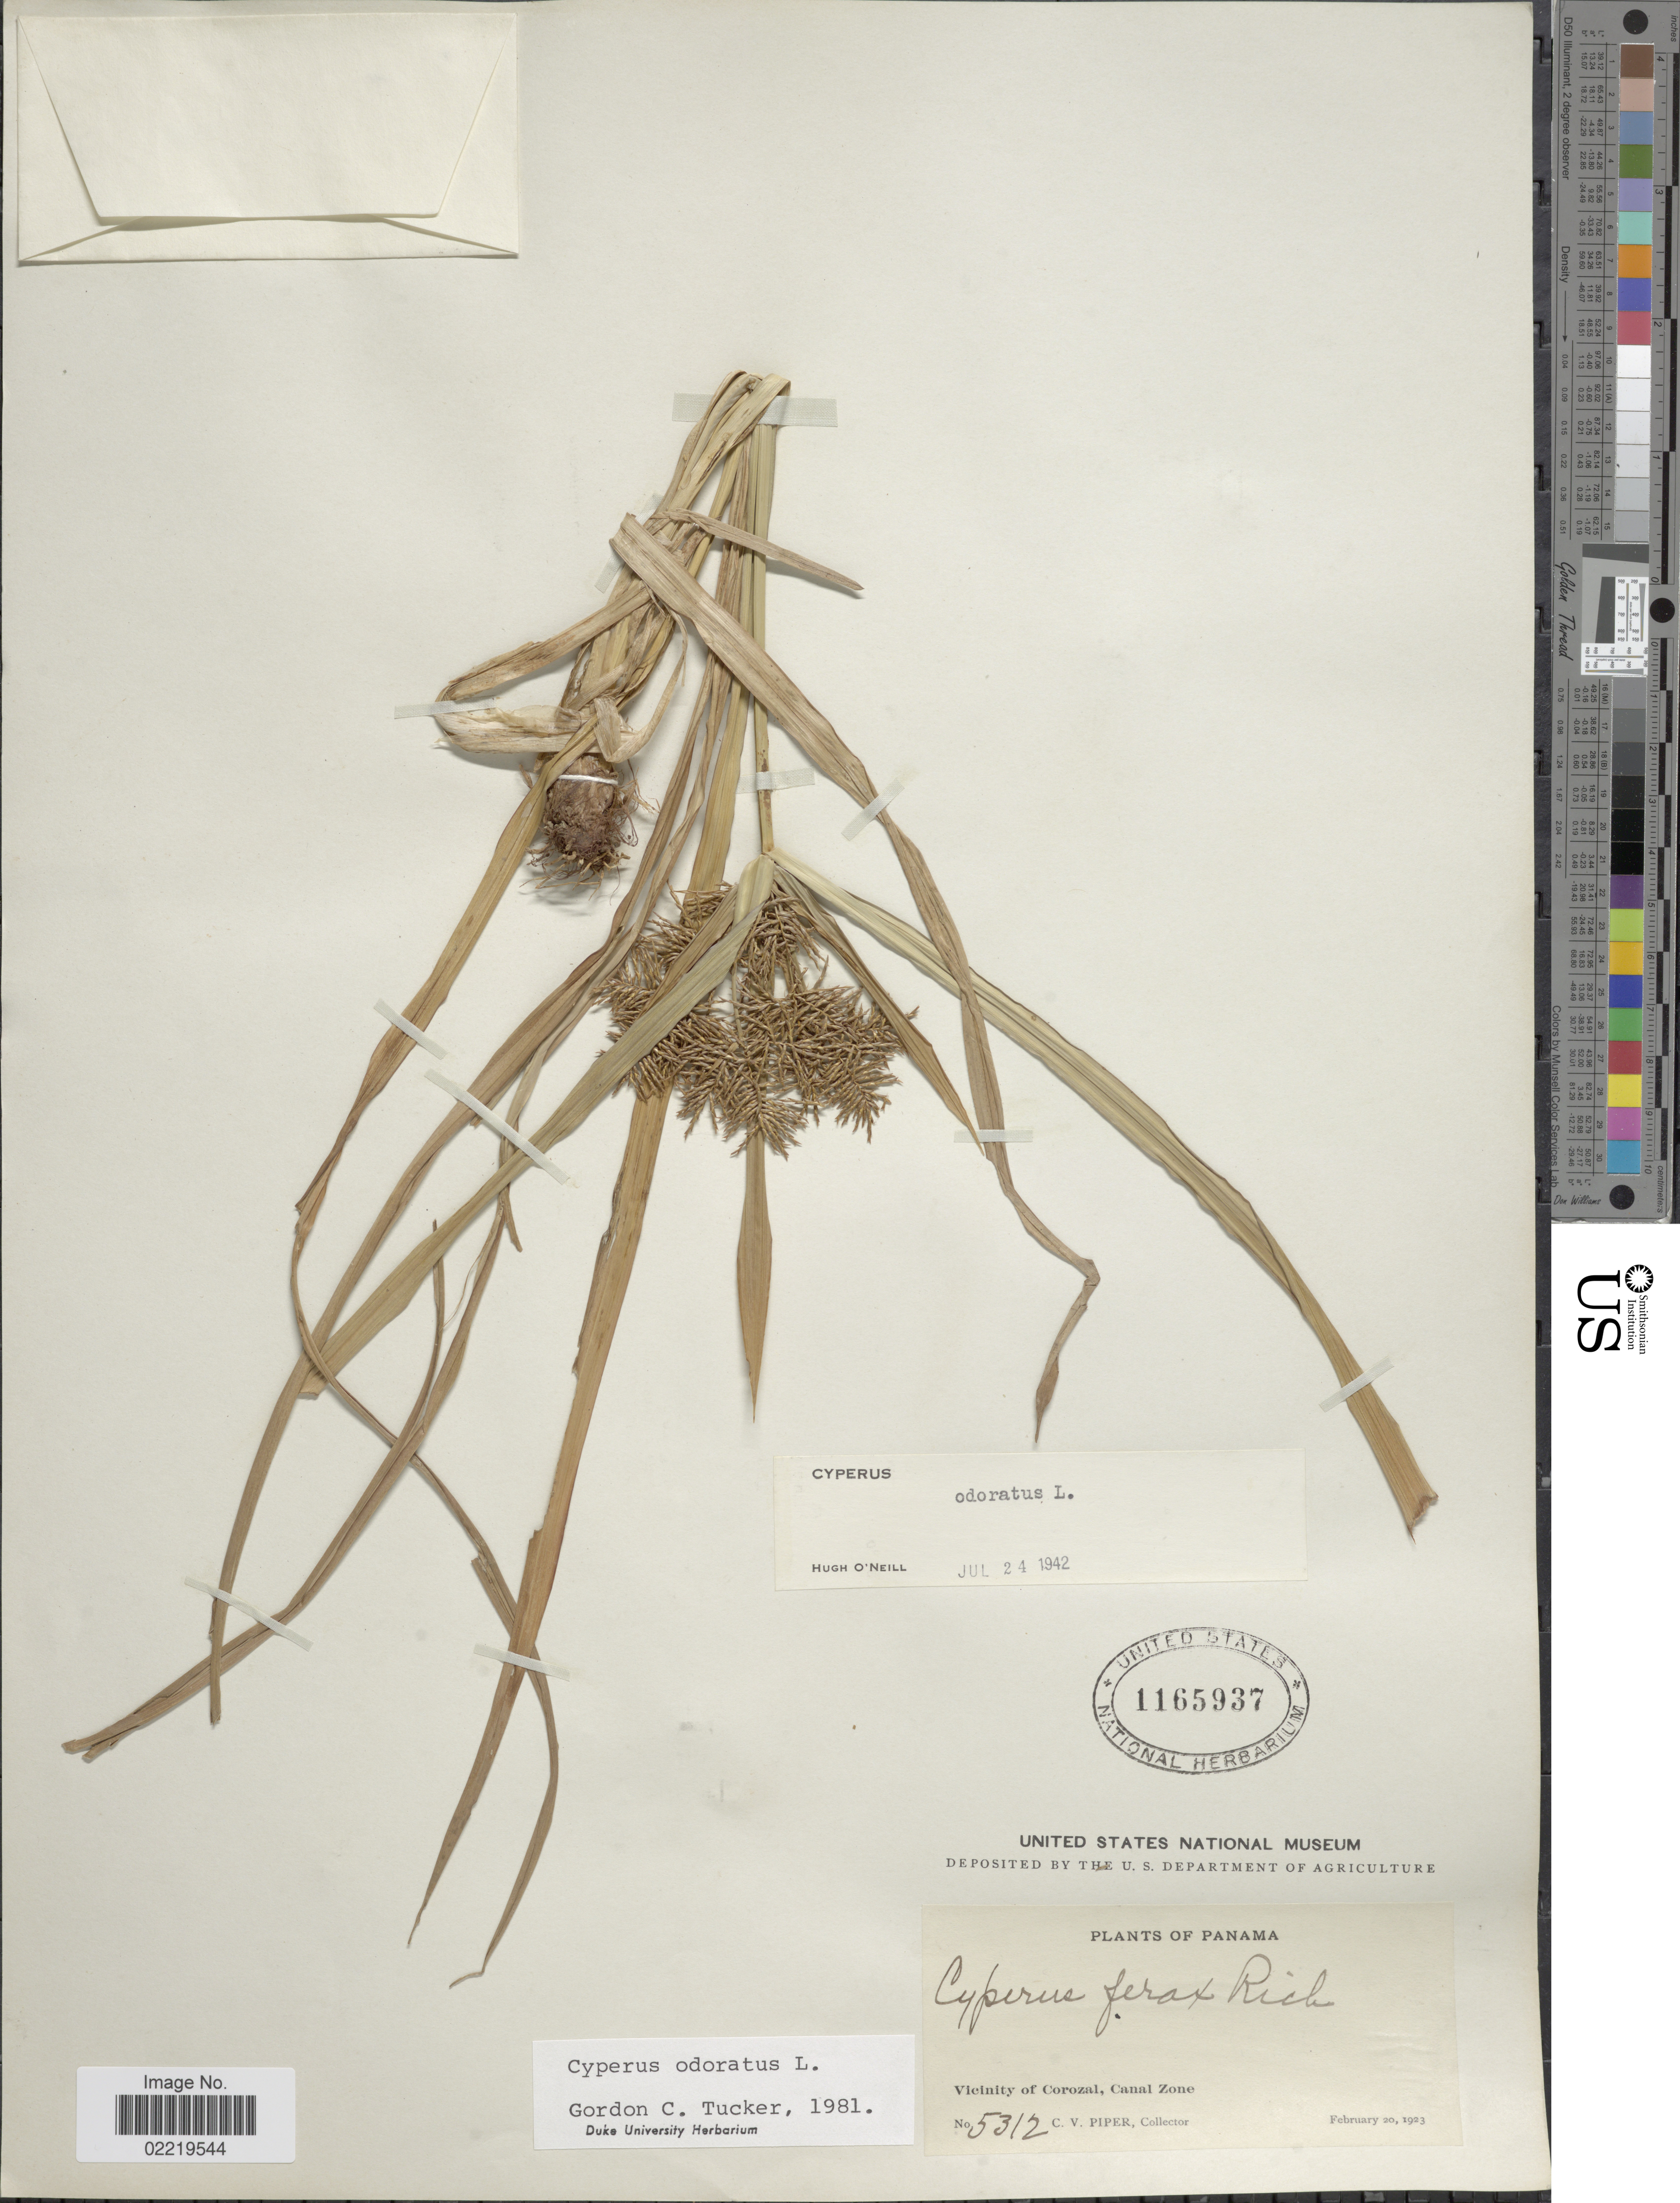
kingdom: Plantae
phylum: Tracheophyta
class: Liliopsida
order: Poales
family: Cyperaceae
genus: Cyperus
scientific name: Cyperus odoratus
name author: L.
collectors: C. V. Piper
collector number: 5312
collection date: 1923-02-20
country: Panama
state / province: Colón / Panamá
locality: Vicinity of Corozal, Canal Zone.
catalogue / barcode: US 1165937